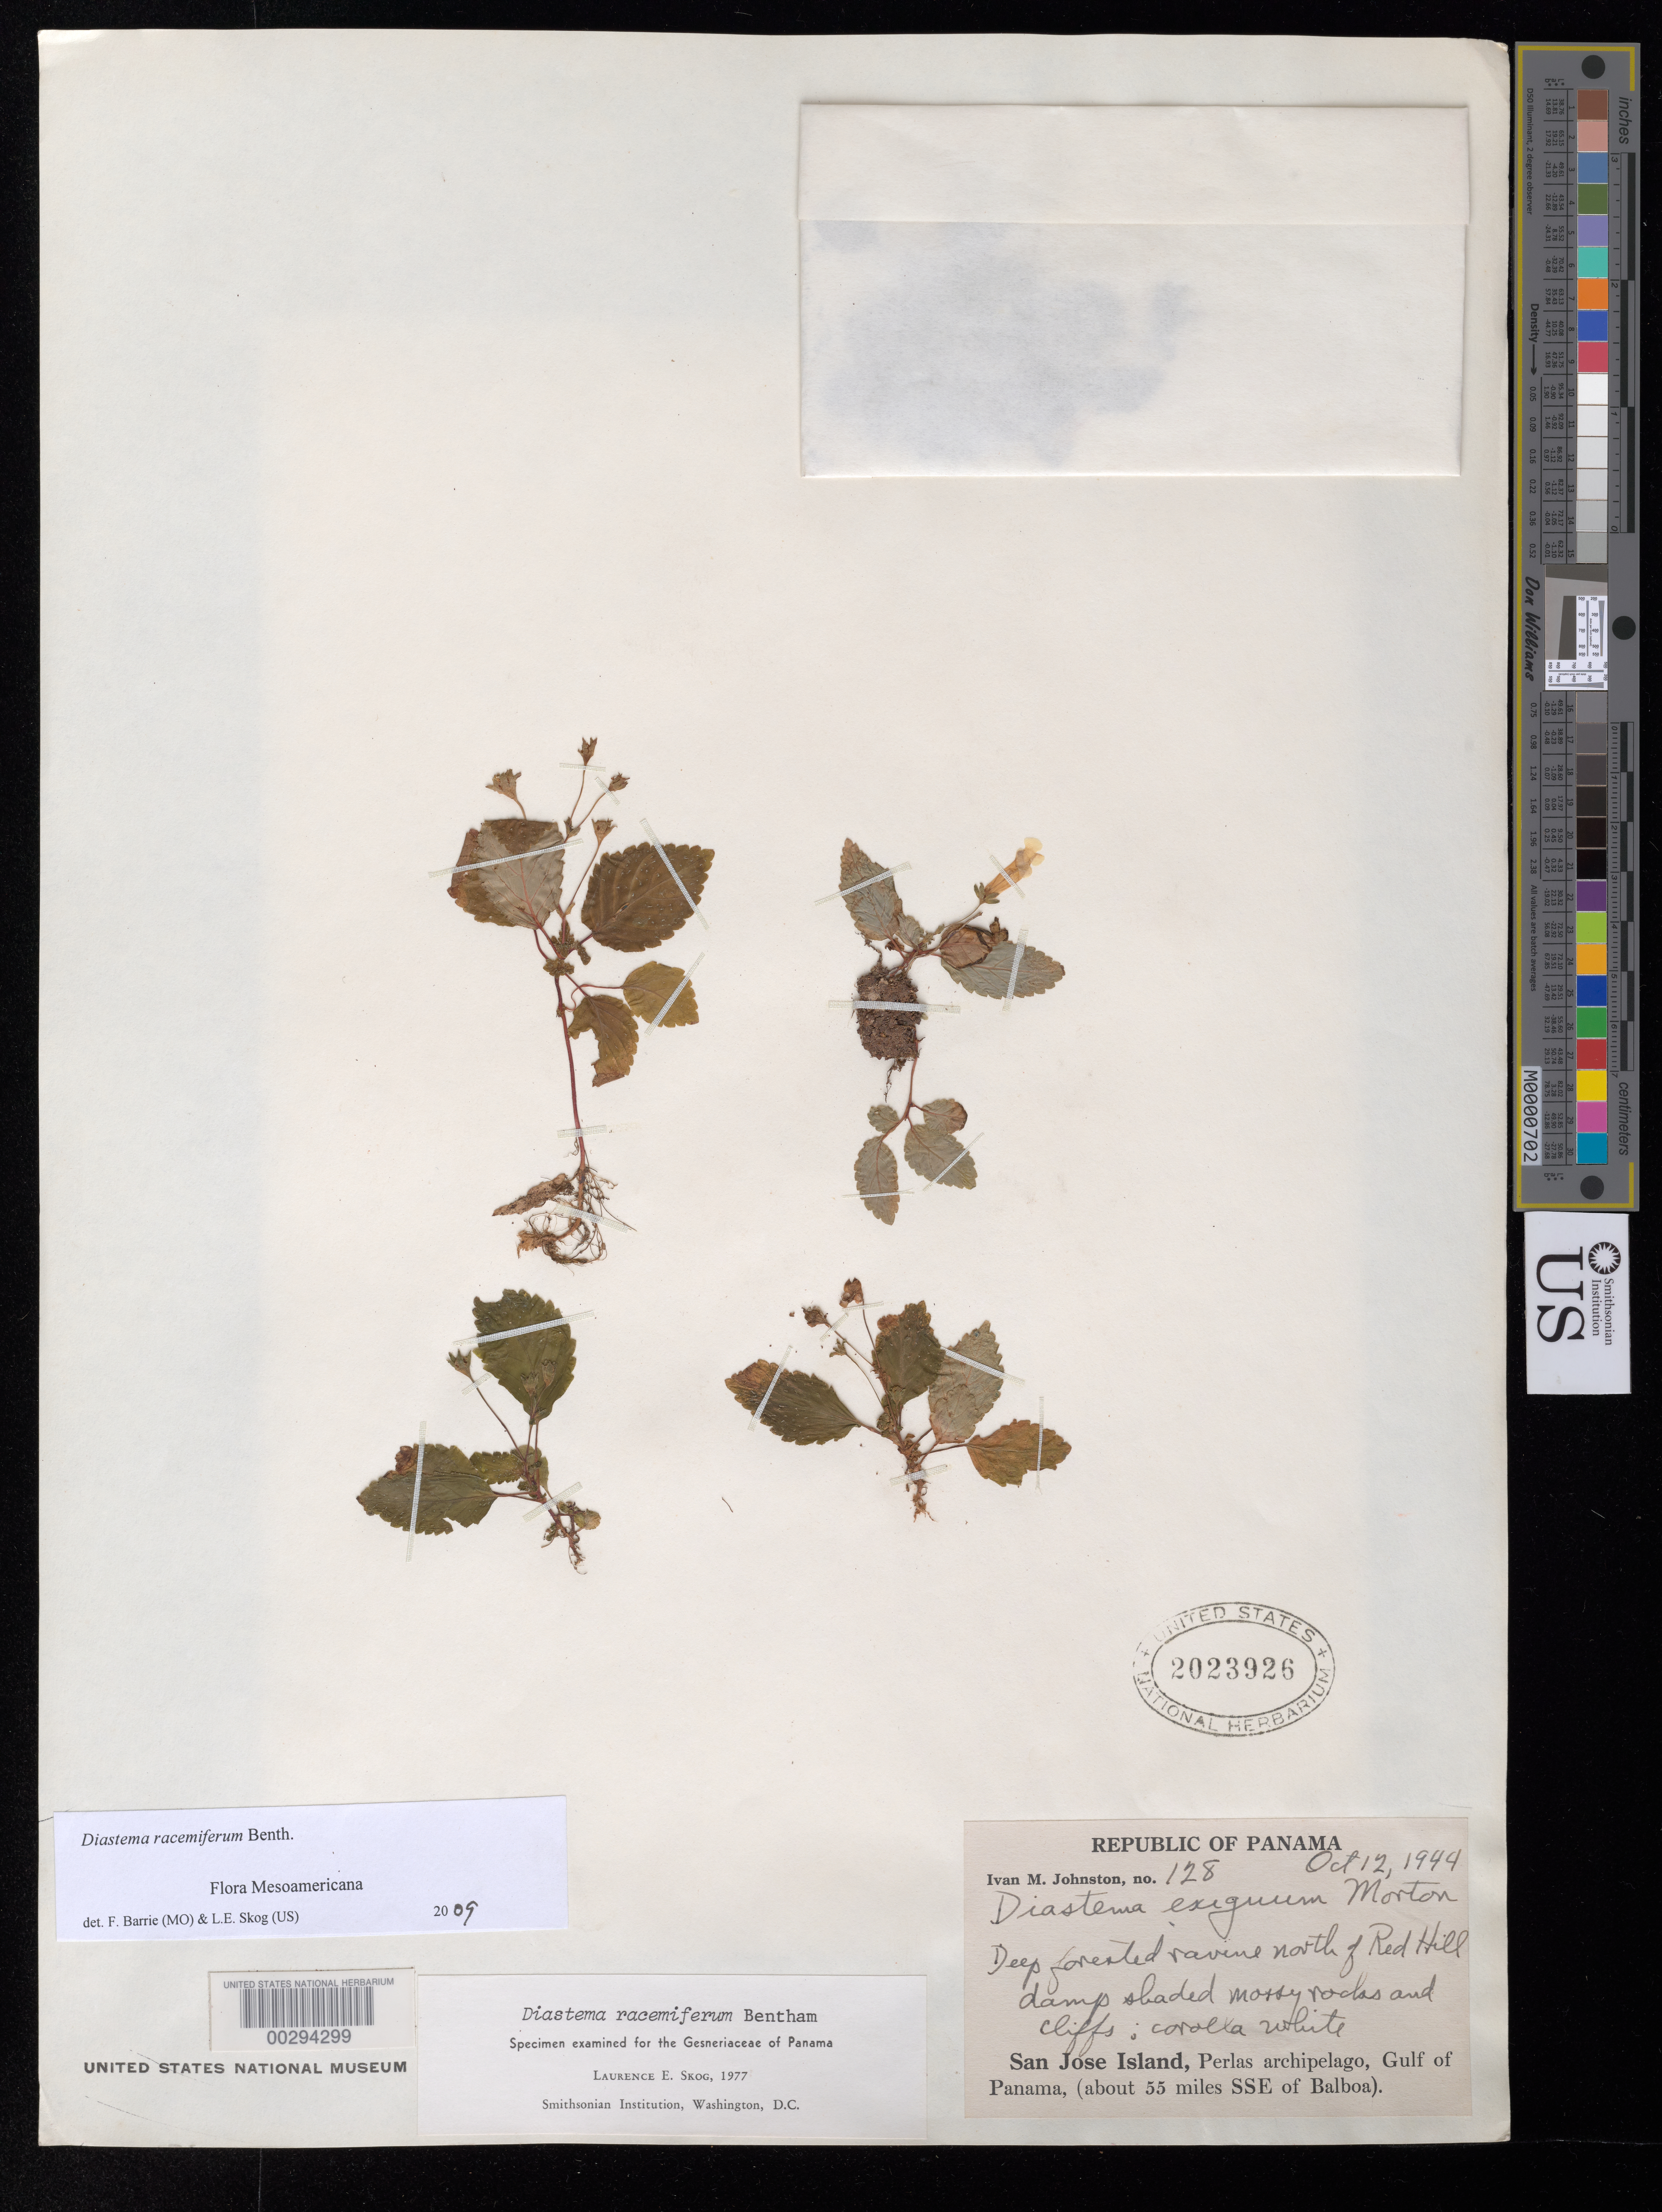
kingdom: Plantae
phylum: Tracheophyta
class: Magnoliopsida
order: Lamiales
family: Gesneriaceae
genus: Diastema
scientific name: Diastema racemiferum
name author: Benth.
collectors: I.M. Johnston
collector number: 128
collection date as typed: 12 Oct 1944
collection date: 1944-10-12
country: Panama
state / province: Panamá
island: San Jose Island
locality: N of Red Hill, San Jose Island, Perlas Archipelago, Gulf of Panama, (about 55 mi SSE of Balboa)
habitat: Deep forested ravine; damp shaded mossy rocks and cliffs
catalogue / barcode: US 2023926